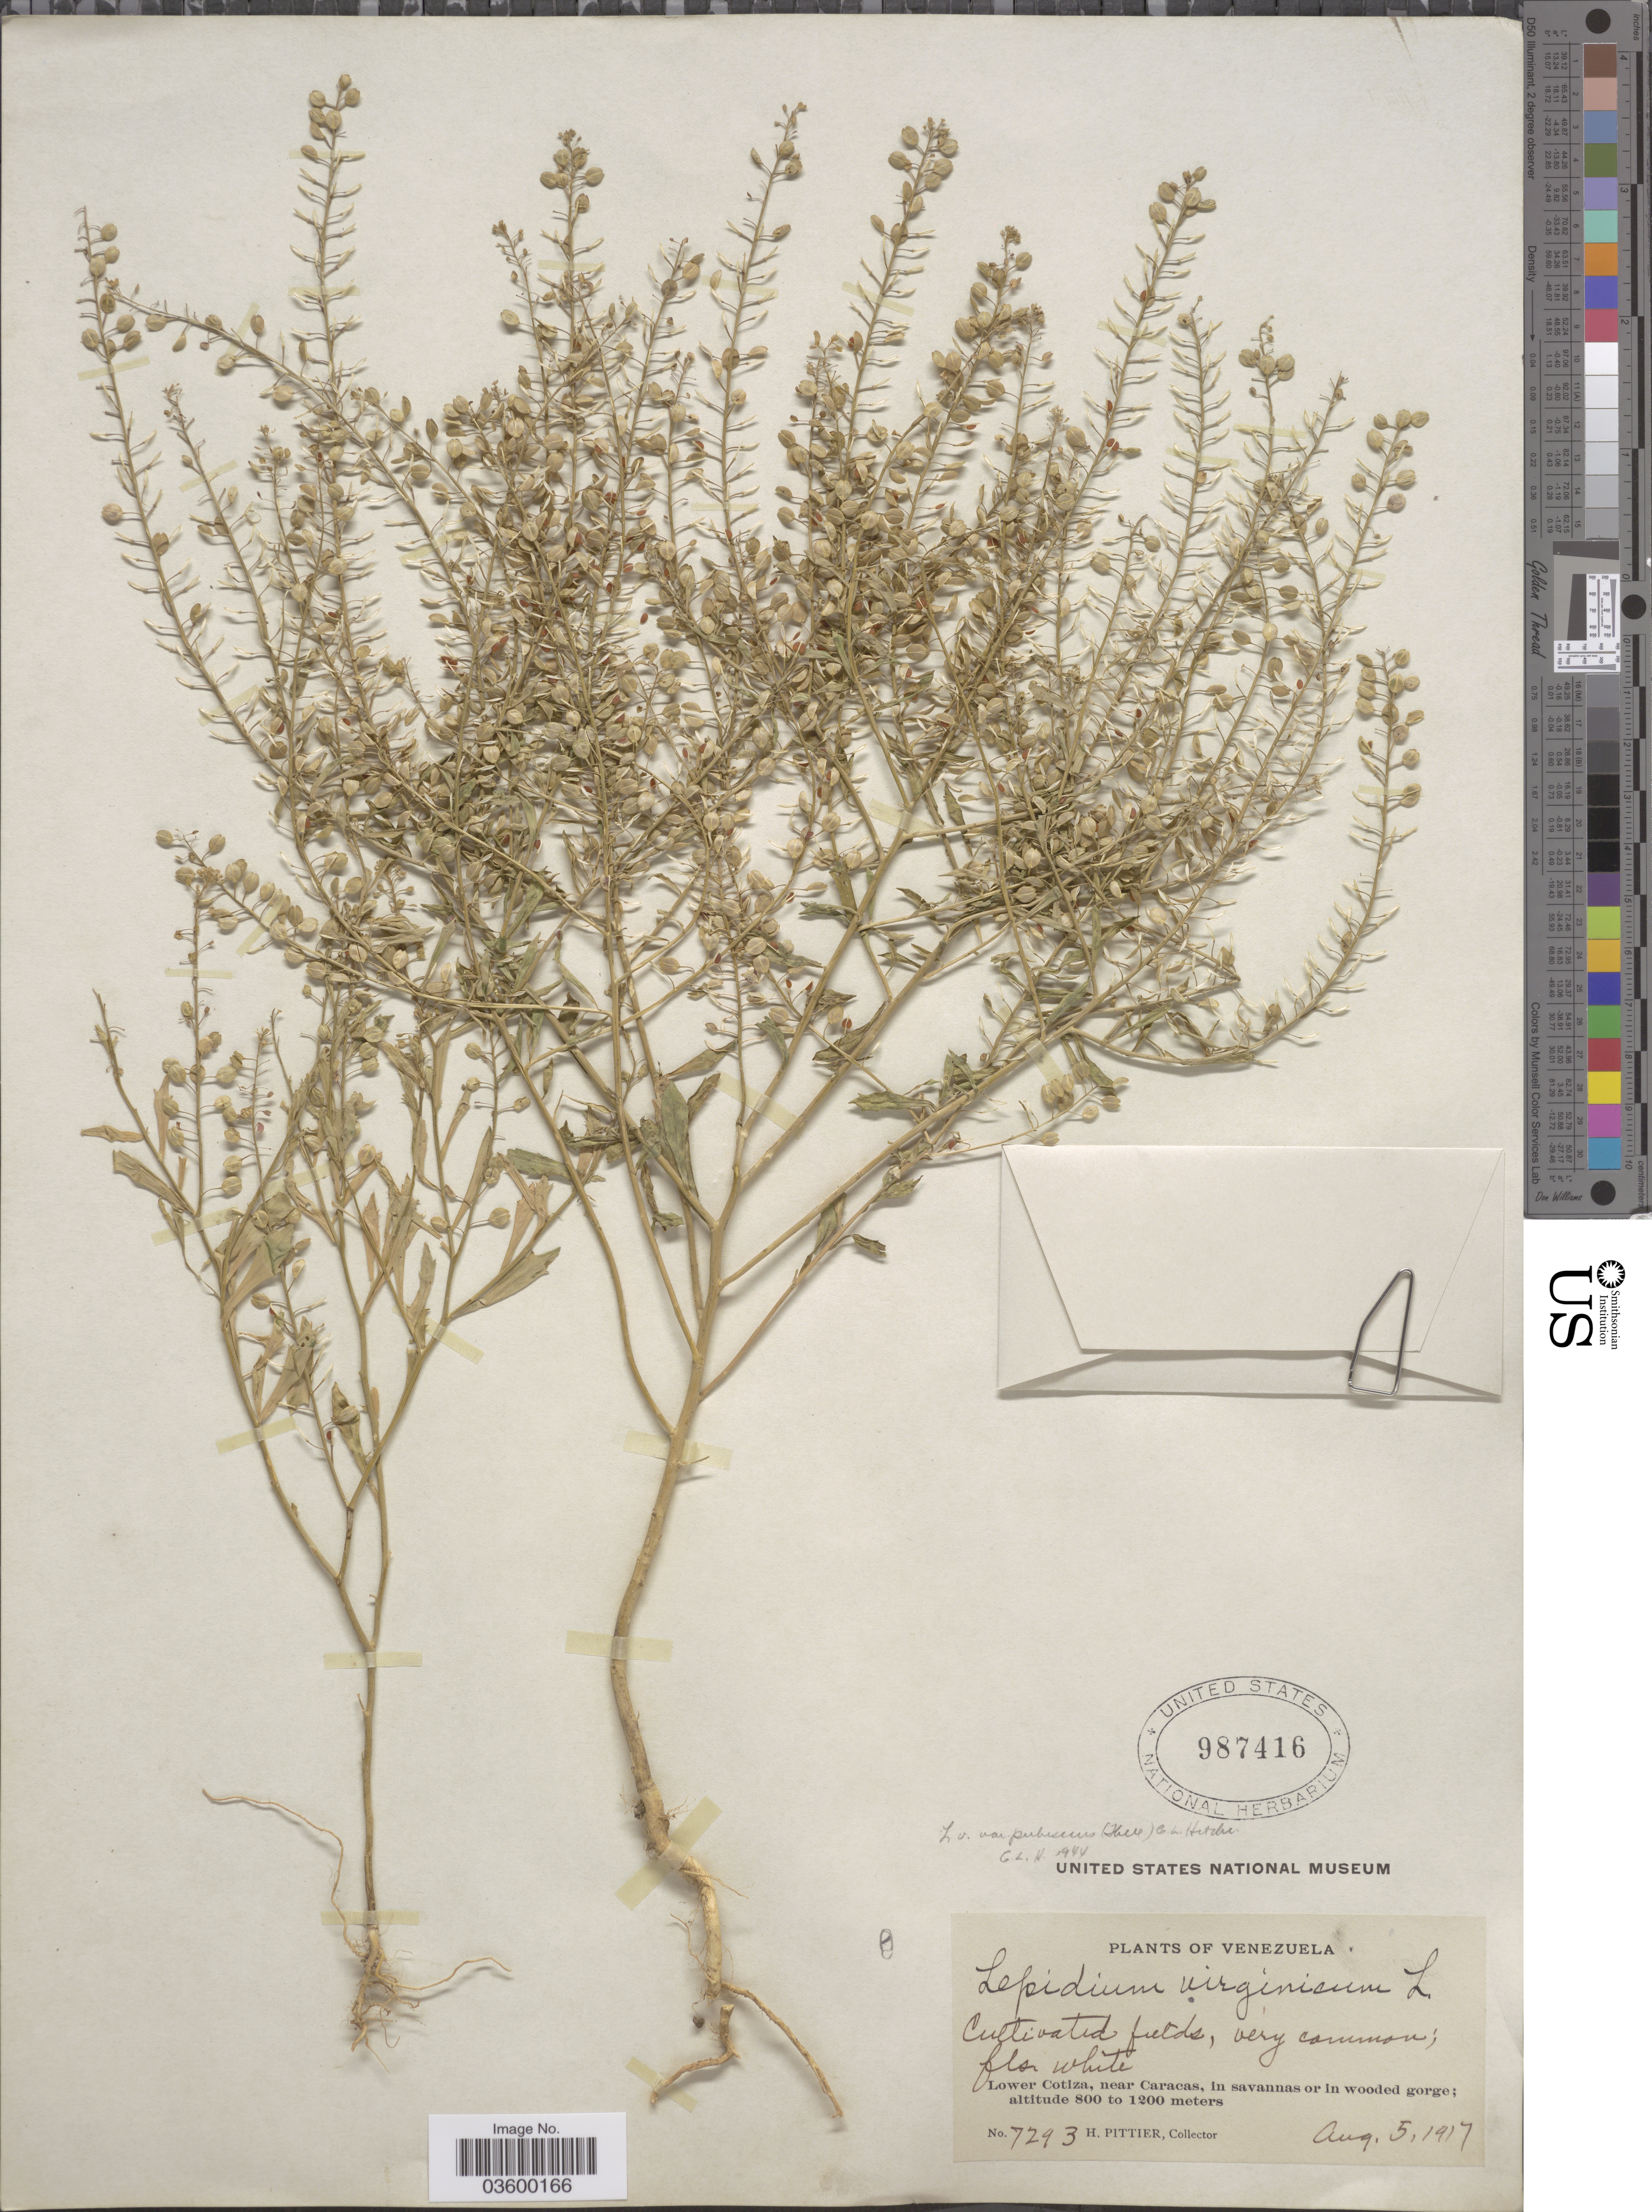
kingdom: Plantae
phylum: Tracheophyta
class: Magnoliopsida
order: Brassicales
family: Brassicaceae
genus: Lepidium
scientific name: Lepidium virginicum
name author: L.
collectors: H. F. Pittier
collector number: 7293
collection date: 1917-08-05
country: Venezuela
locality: Lower Cotiza, near Caracas, in savannas or in wooded gorge.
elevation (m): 800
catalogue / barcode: US 987416